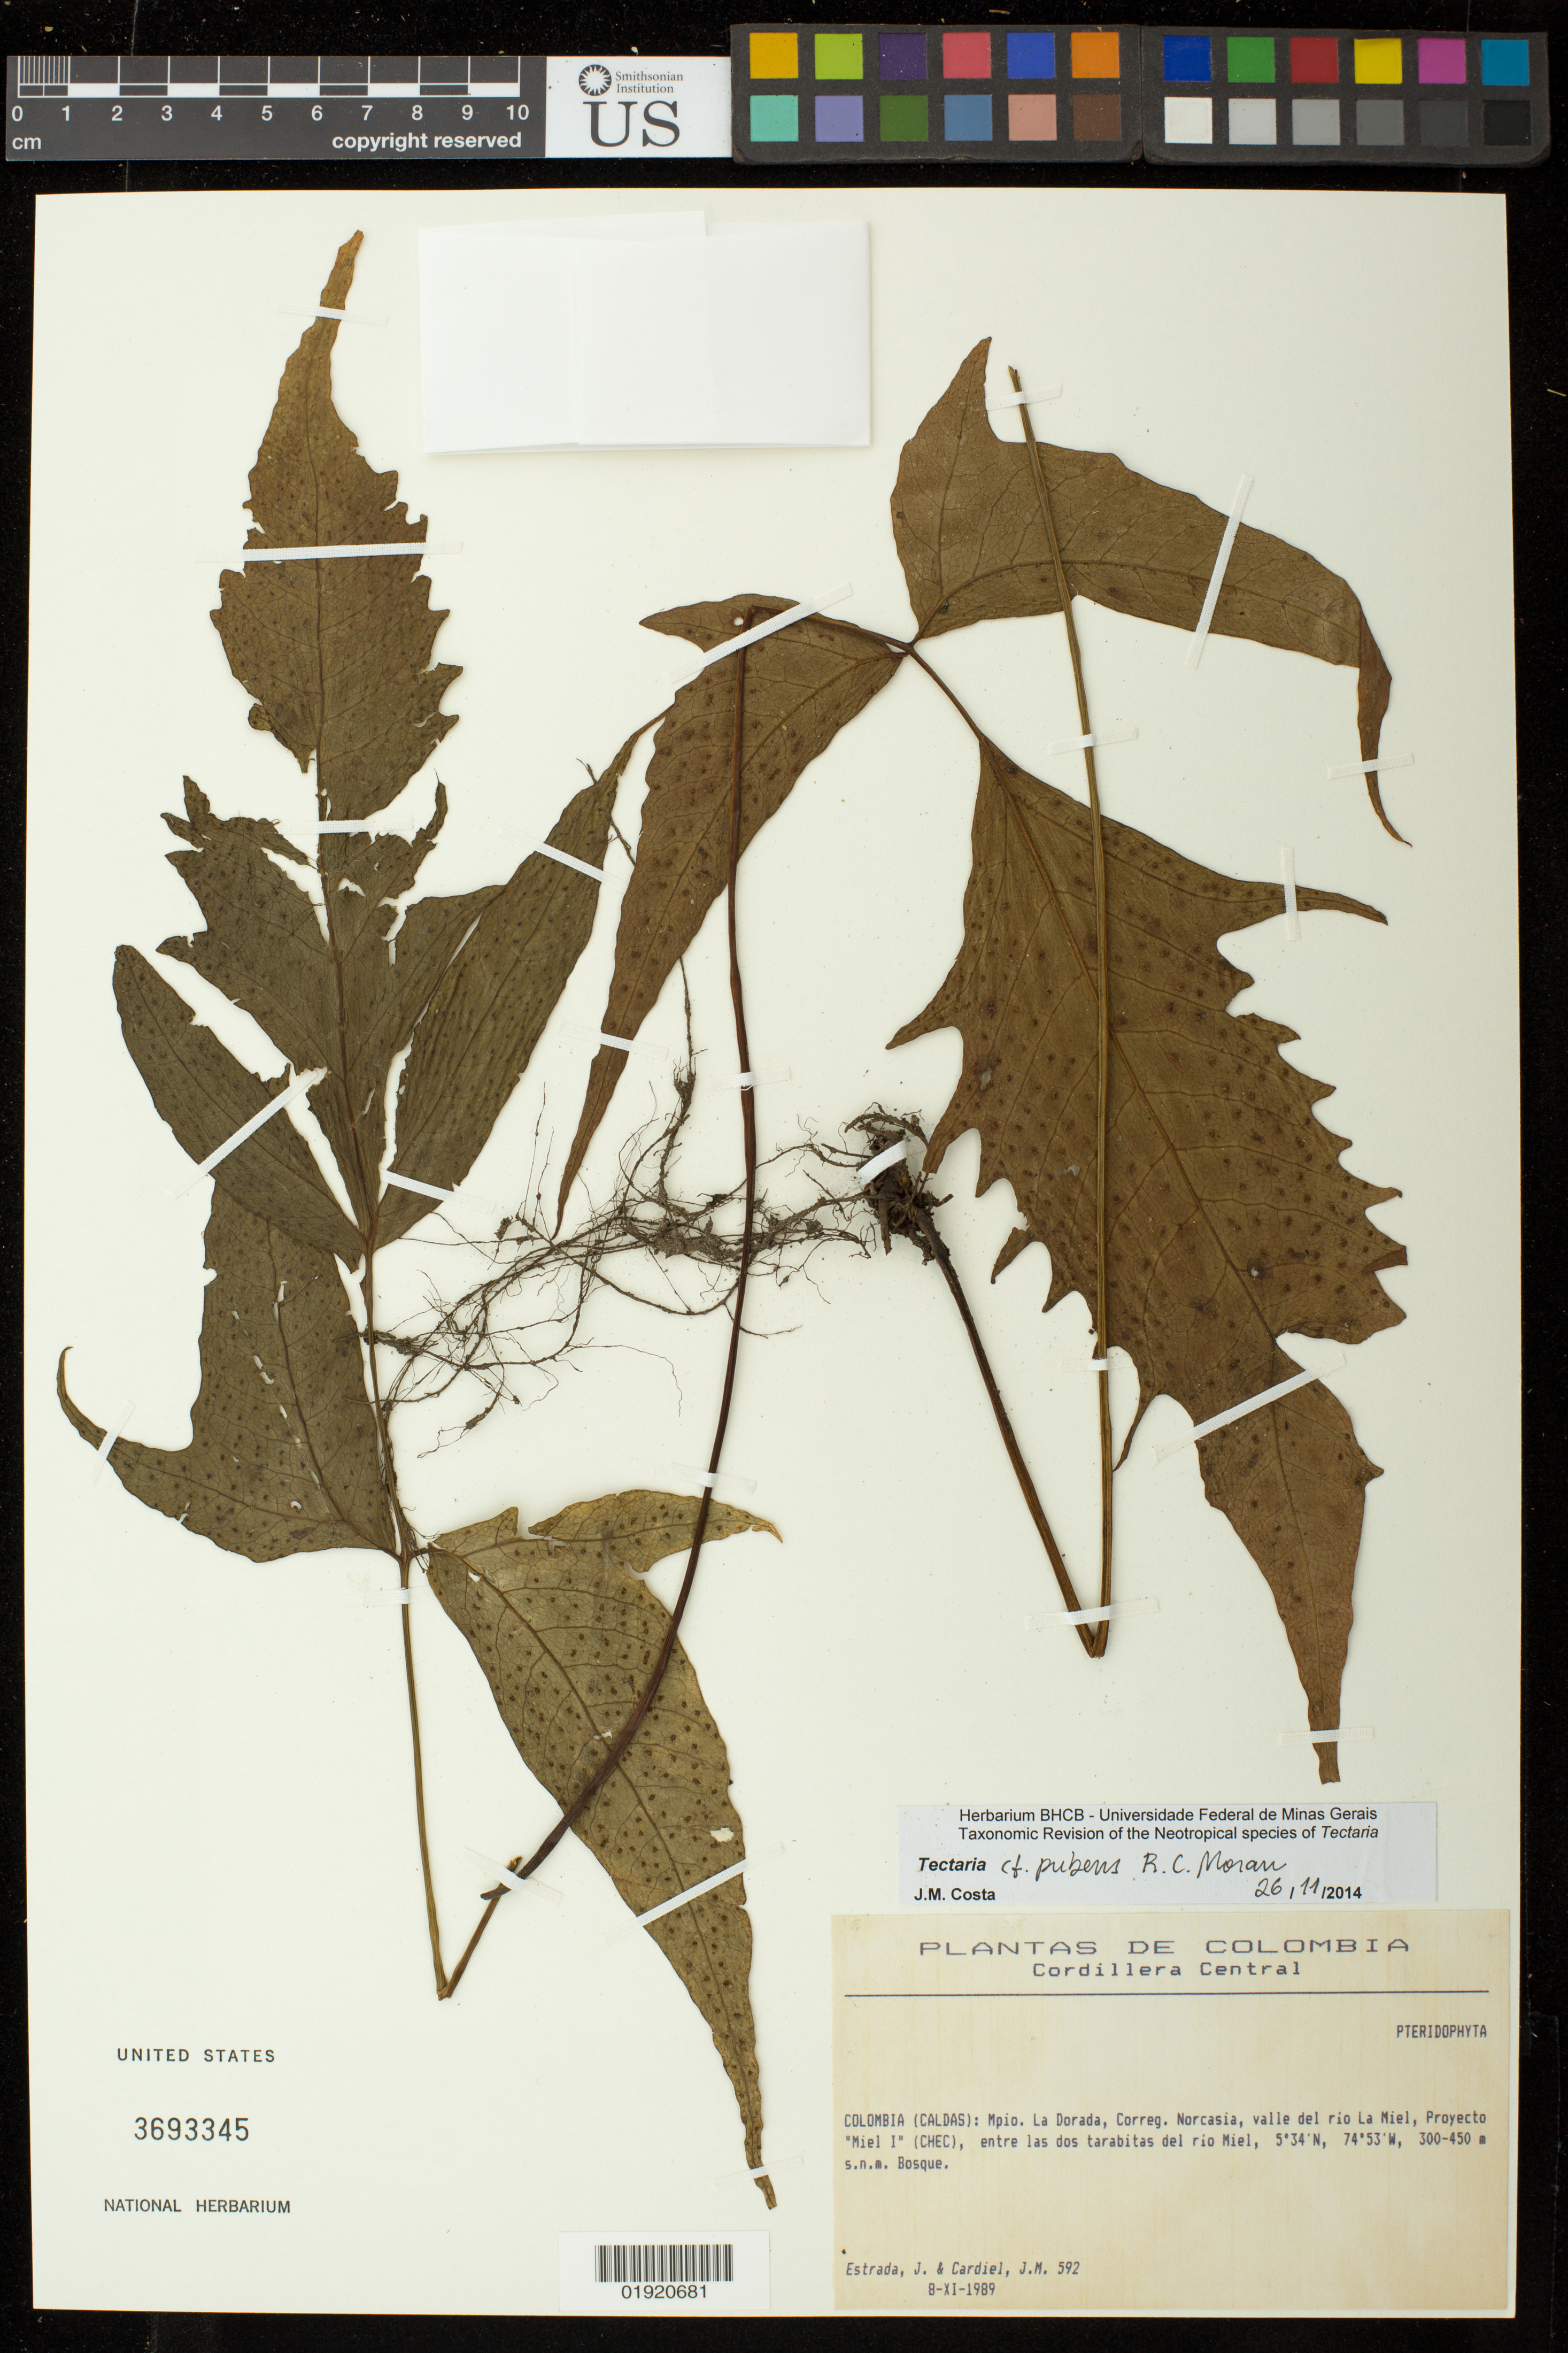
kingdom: Plantae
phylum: Tracheophyta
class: Polypodiopsida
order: Polypodiales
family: Tectariaceae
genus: Tectaria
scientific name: Tectaria pubens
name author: R.C. Moran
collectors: J. Estrada & J. Cardiel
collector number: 592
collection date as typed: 8-XI-1989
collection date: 1989-11-08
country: Colombia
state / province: Caldas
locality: Colombia (Caldas): Mpio. La Dorada, Correg, Norcasia, valle del rio La Miel, Proyecto "Miel I" (CHEC), entre las dos tarabitas del rio Miel.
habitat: Bosque.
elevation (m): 300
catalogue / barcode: US 3693345